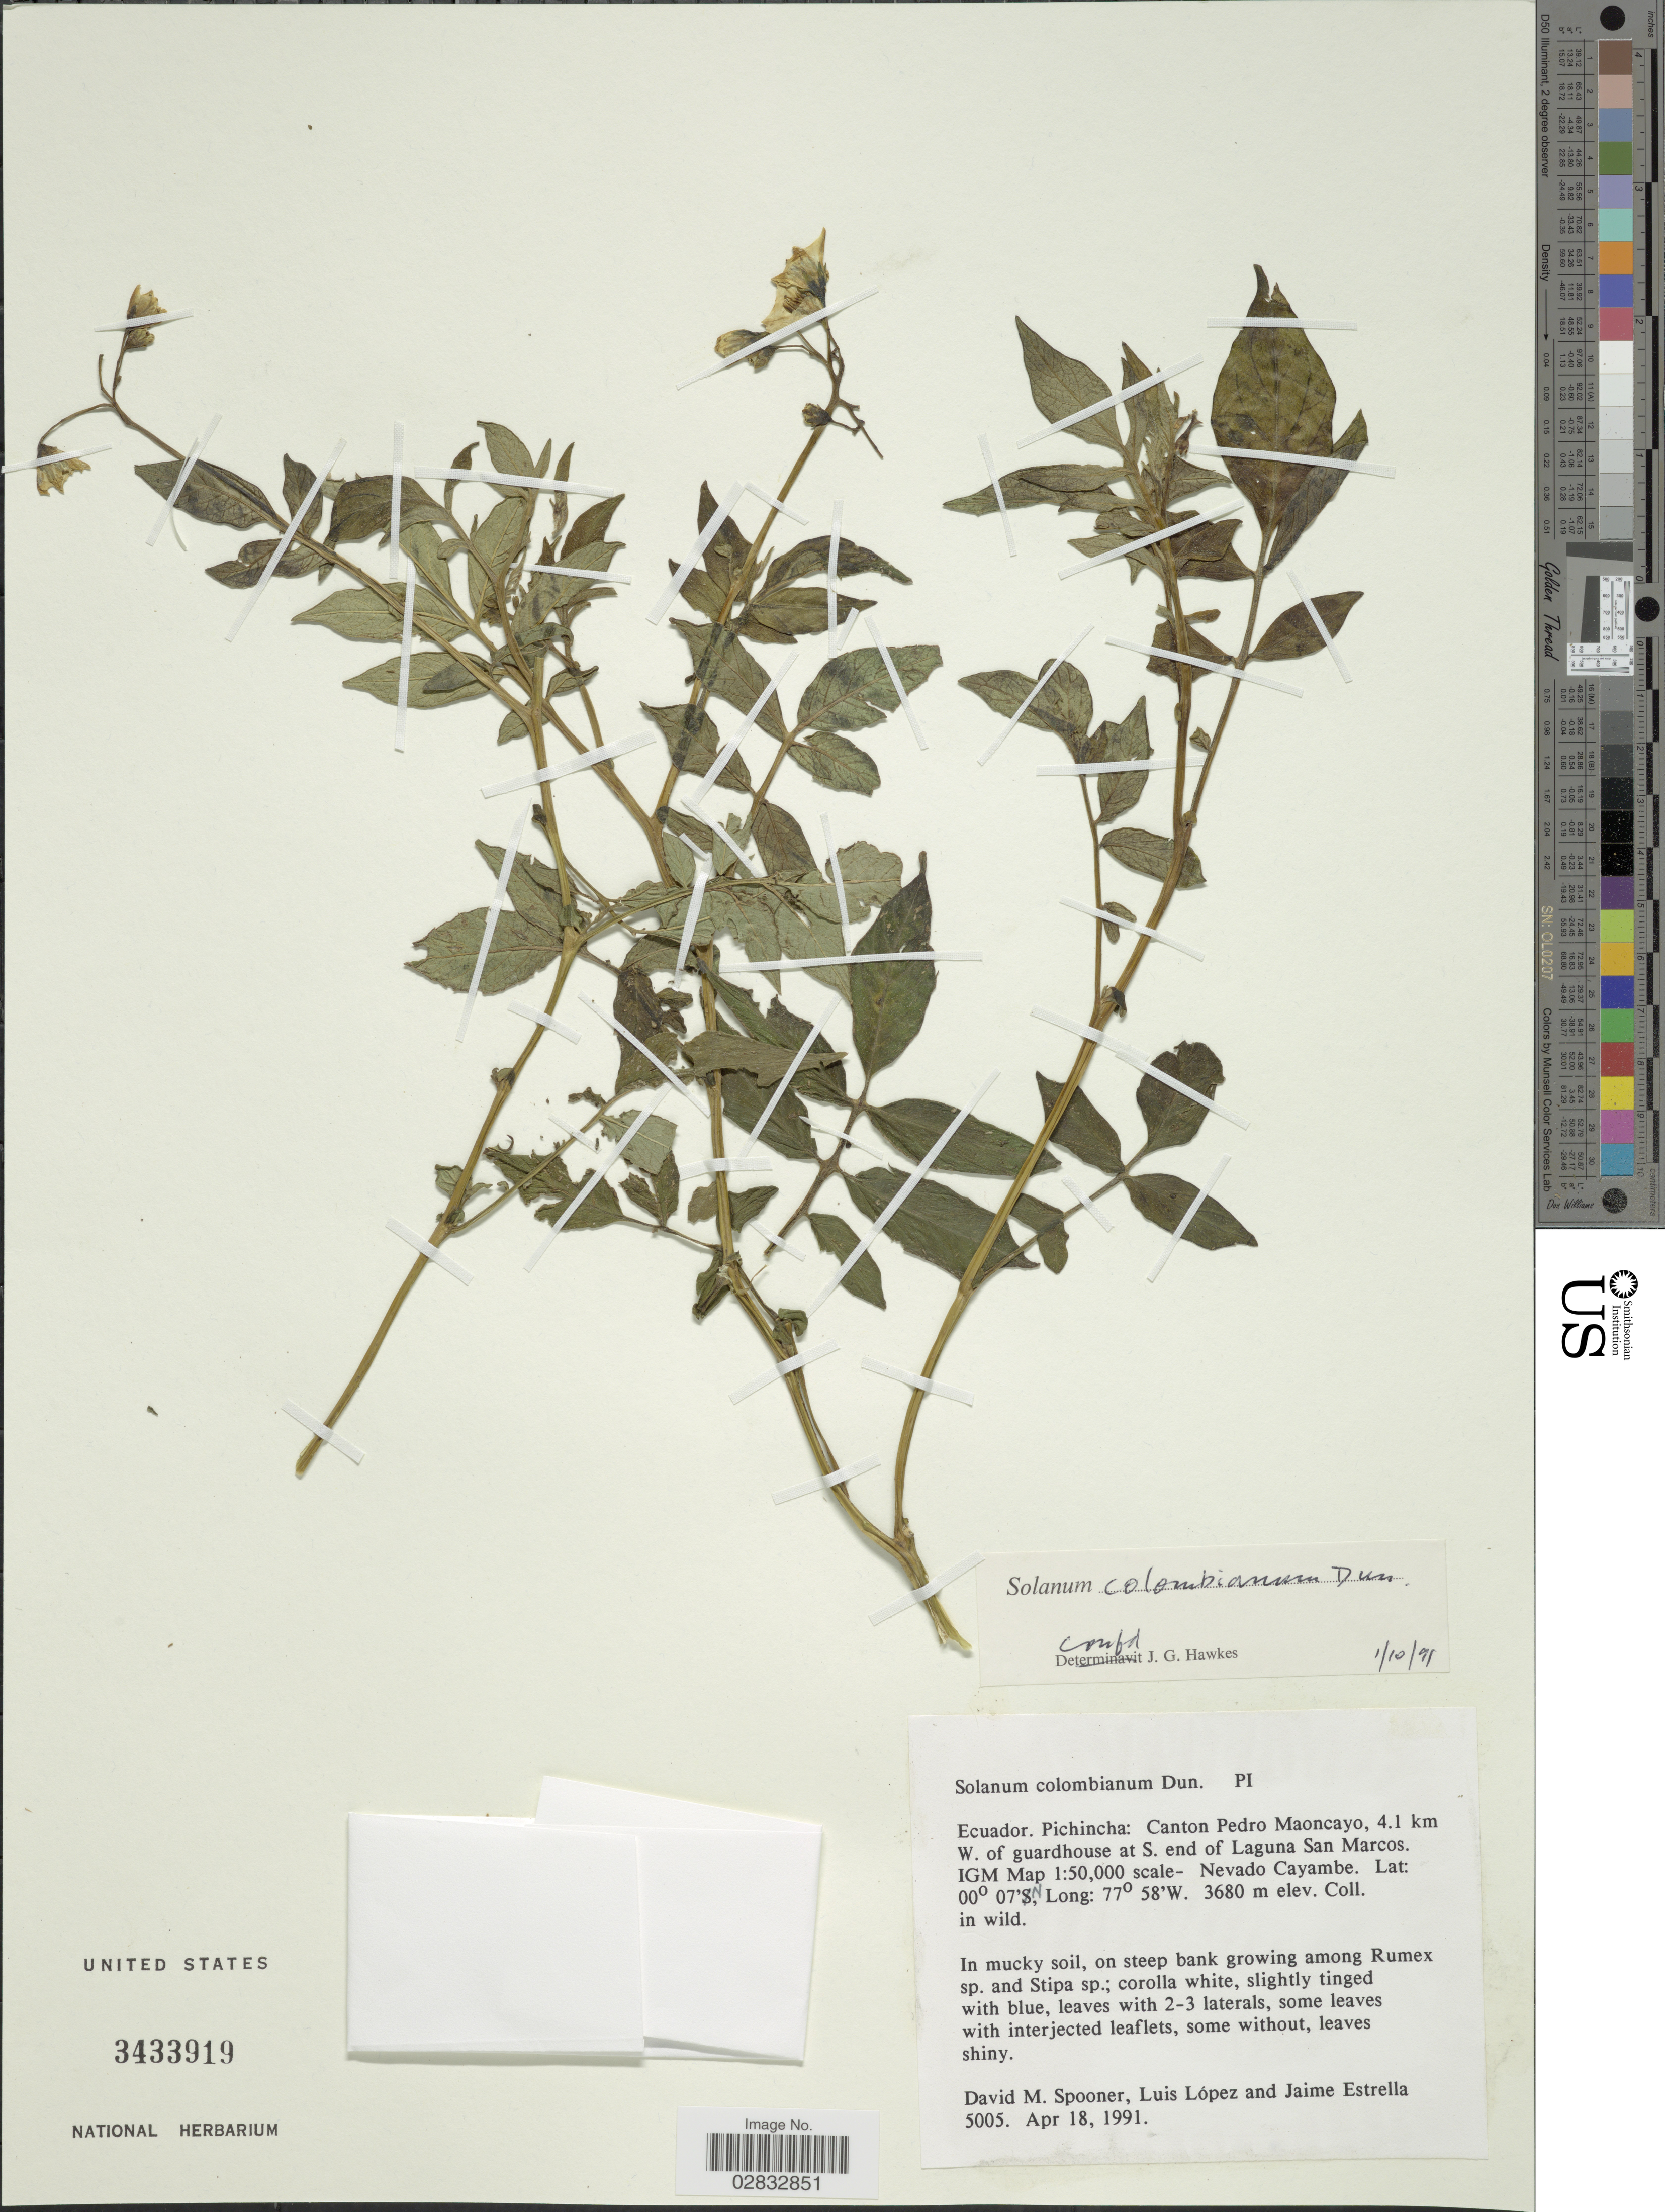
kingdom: Plantae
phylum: Tracheophyta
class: Magnoliopsida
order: Solanales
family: Solanaceae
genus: Solanum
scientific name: Solanum colombianum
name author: Dunal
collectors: D. Spooner, L. López & J. Estrella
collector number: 5005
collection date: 1991-04-18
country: Ecuador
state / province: Pichincha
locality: Canton Pedro Maoncayo, 4.1 km W. of guardhouse at S. end of Laguna San Marcos. IGM Map: 1:50,000 scale- Nevado Cayambe.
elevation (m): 3680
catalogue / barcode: US 3433919